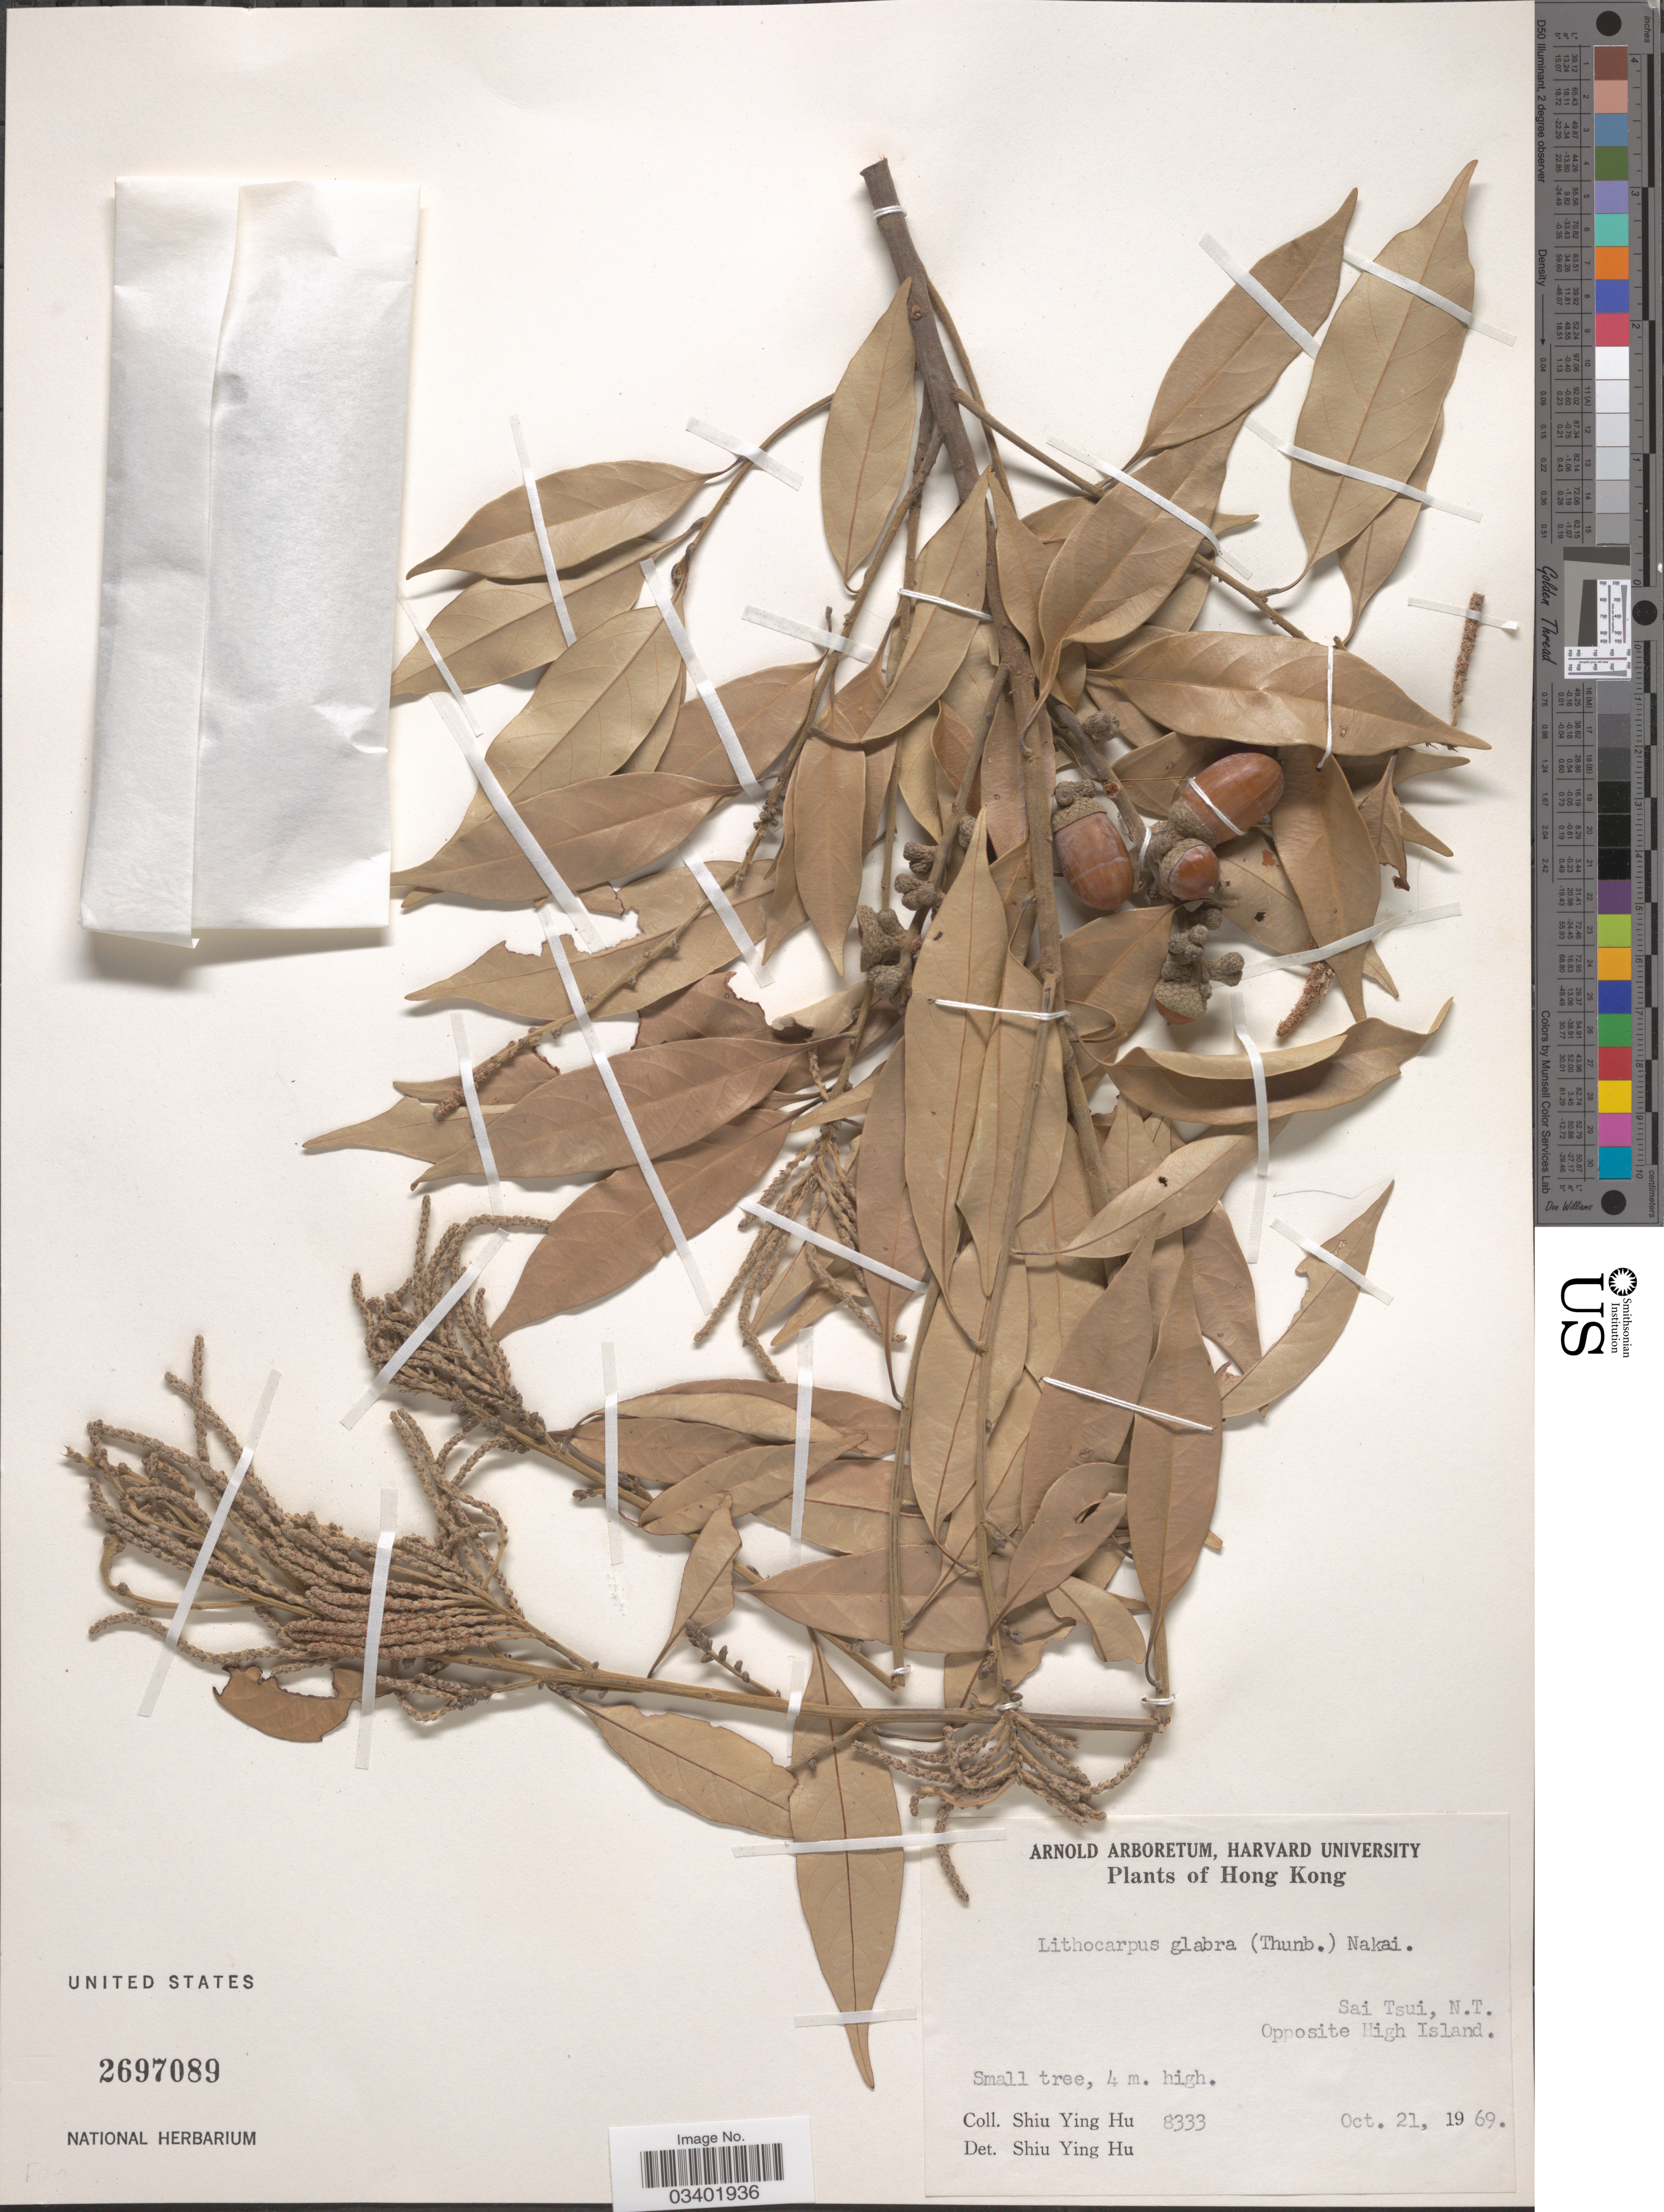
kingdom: Plantae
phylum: Tracheophyta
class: Magnoliopsida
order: Fagales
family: Fagaceae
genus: Lithocarpus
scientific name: Lithocarpus glaber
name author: (Thunb.) Nakai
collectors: S. Y. Hu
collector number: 8333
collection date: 1969-10-21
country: China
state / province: Hong Kong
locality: Sai Tsui, N. T. Opposite High Island.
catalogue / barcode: US 2697089